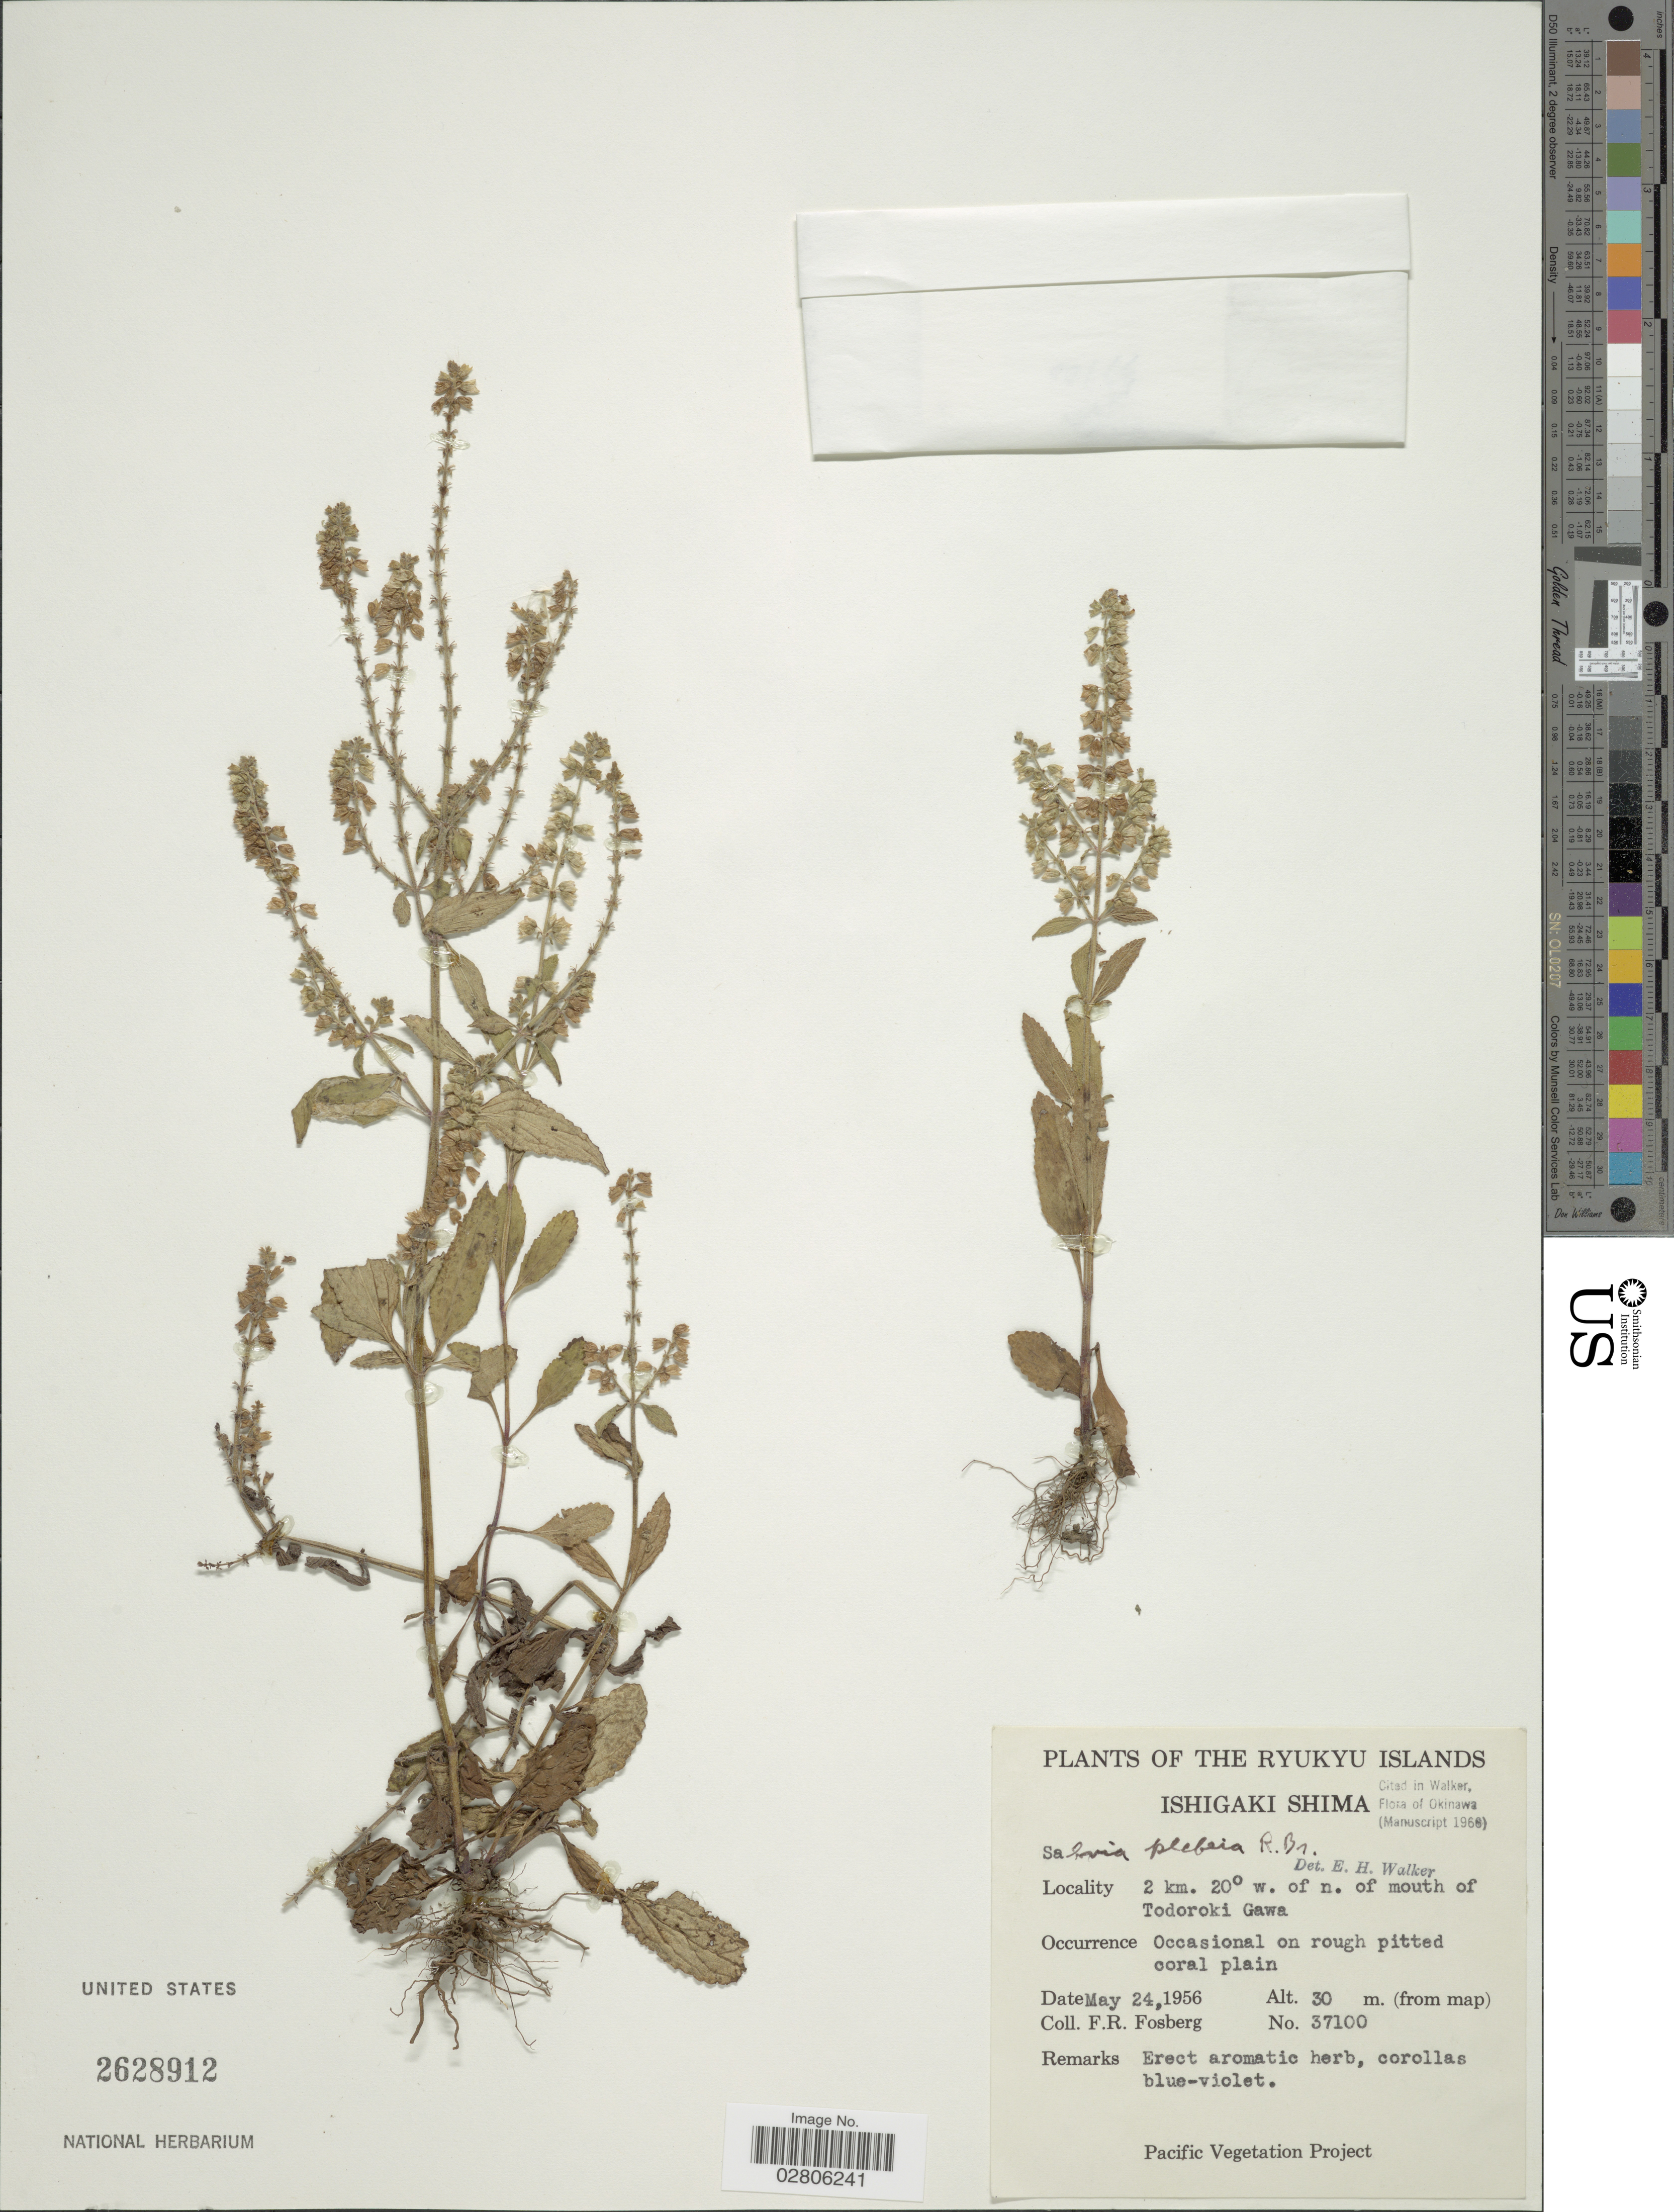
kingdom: Plantae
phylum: Tracheophyta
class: Magnoliopsida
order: Lamiales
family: Lamiaceae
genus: Salvia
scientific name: Salvia plebeia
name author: R. Br.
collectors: F. R. Fosberg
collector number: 37100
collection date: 1956-05-24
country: Japan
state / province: Okinawa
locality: Ryukyu Islands, Ishigaki Shima, 2 km. 20° w. of n. of mouth of Todoroki Gawa.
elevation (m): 30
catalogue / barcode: US 2628912